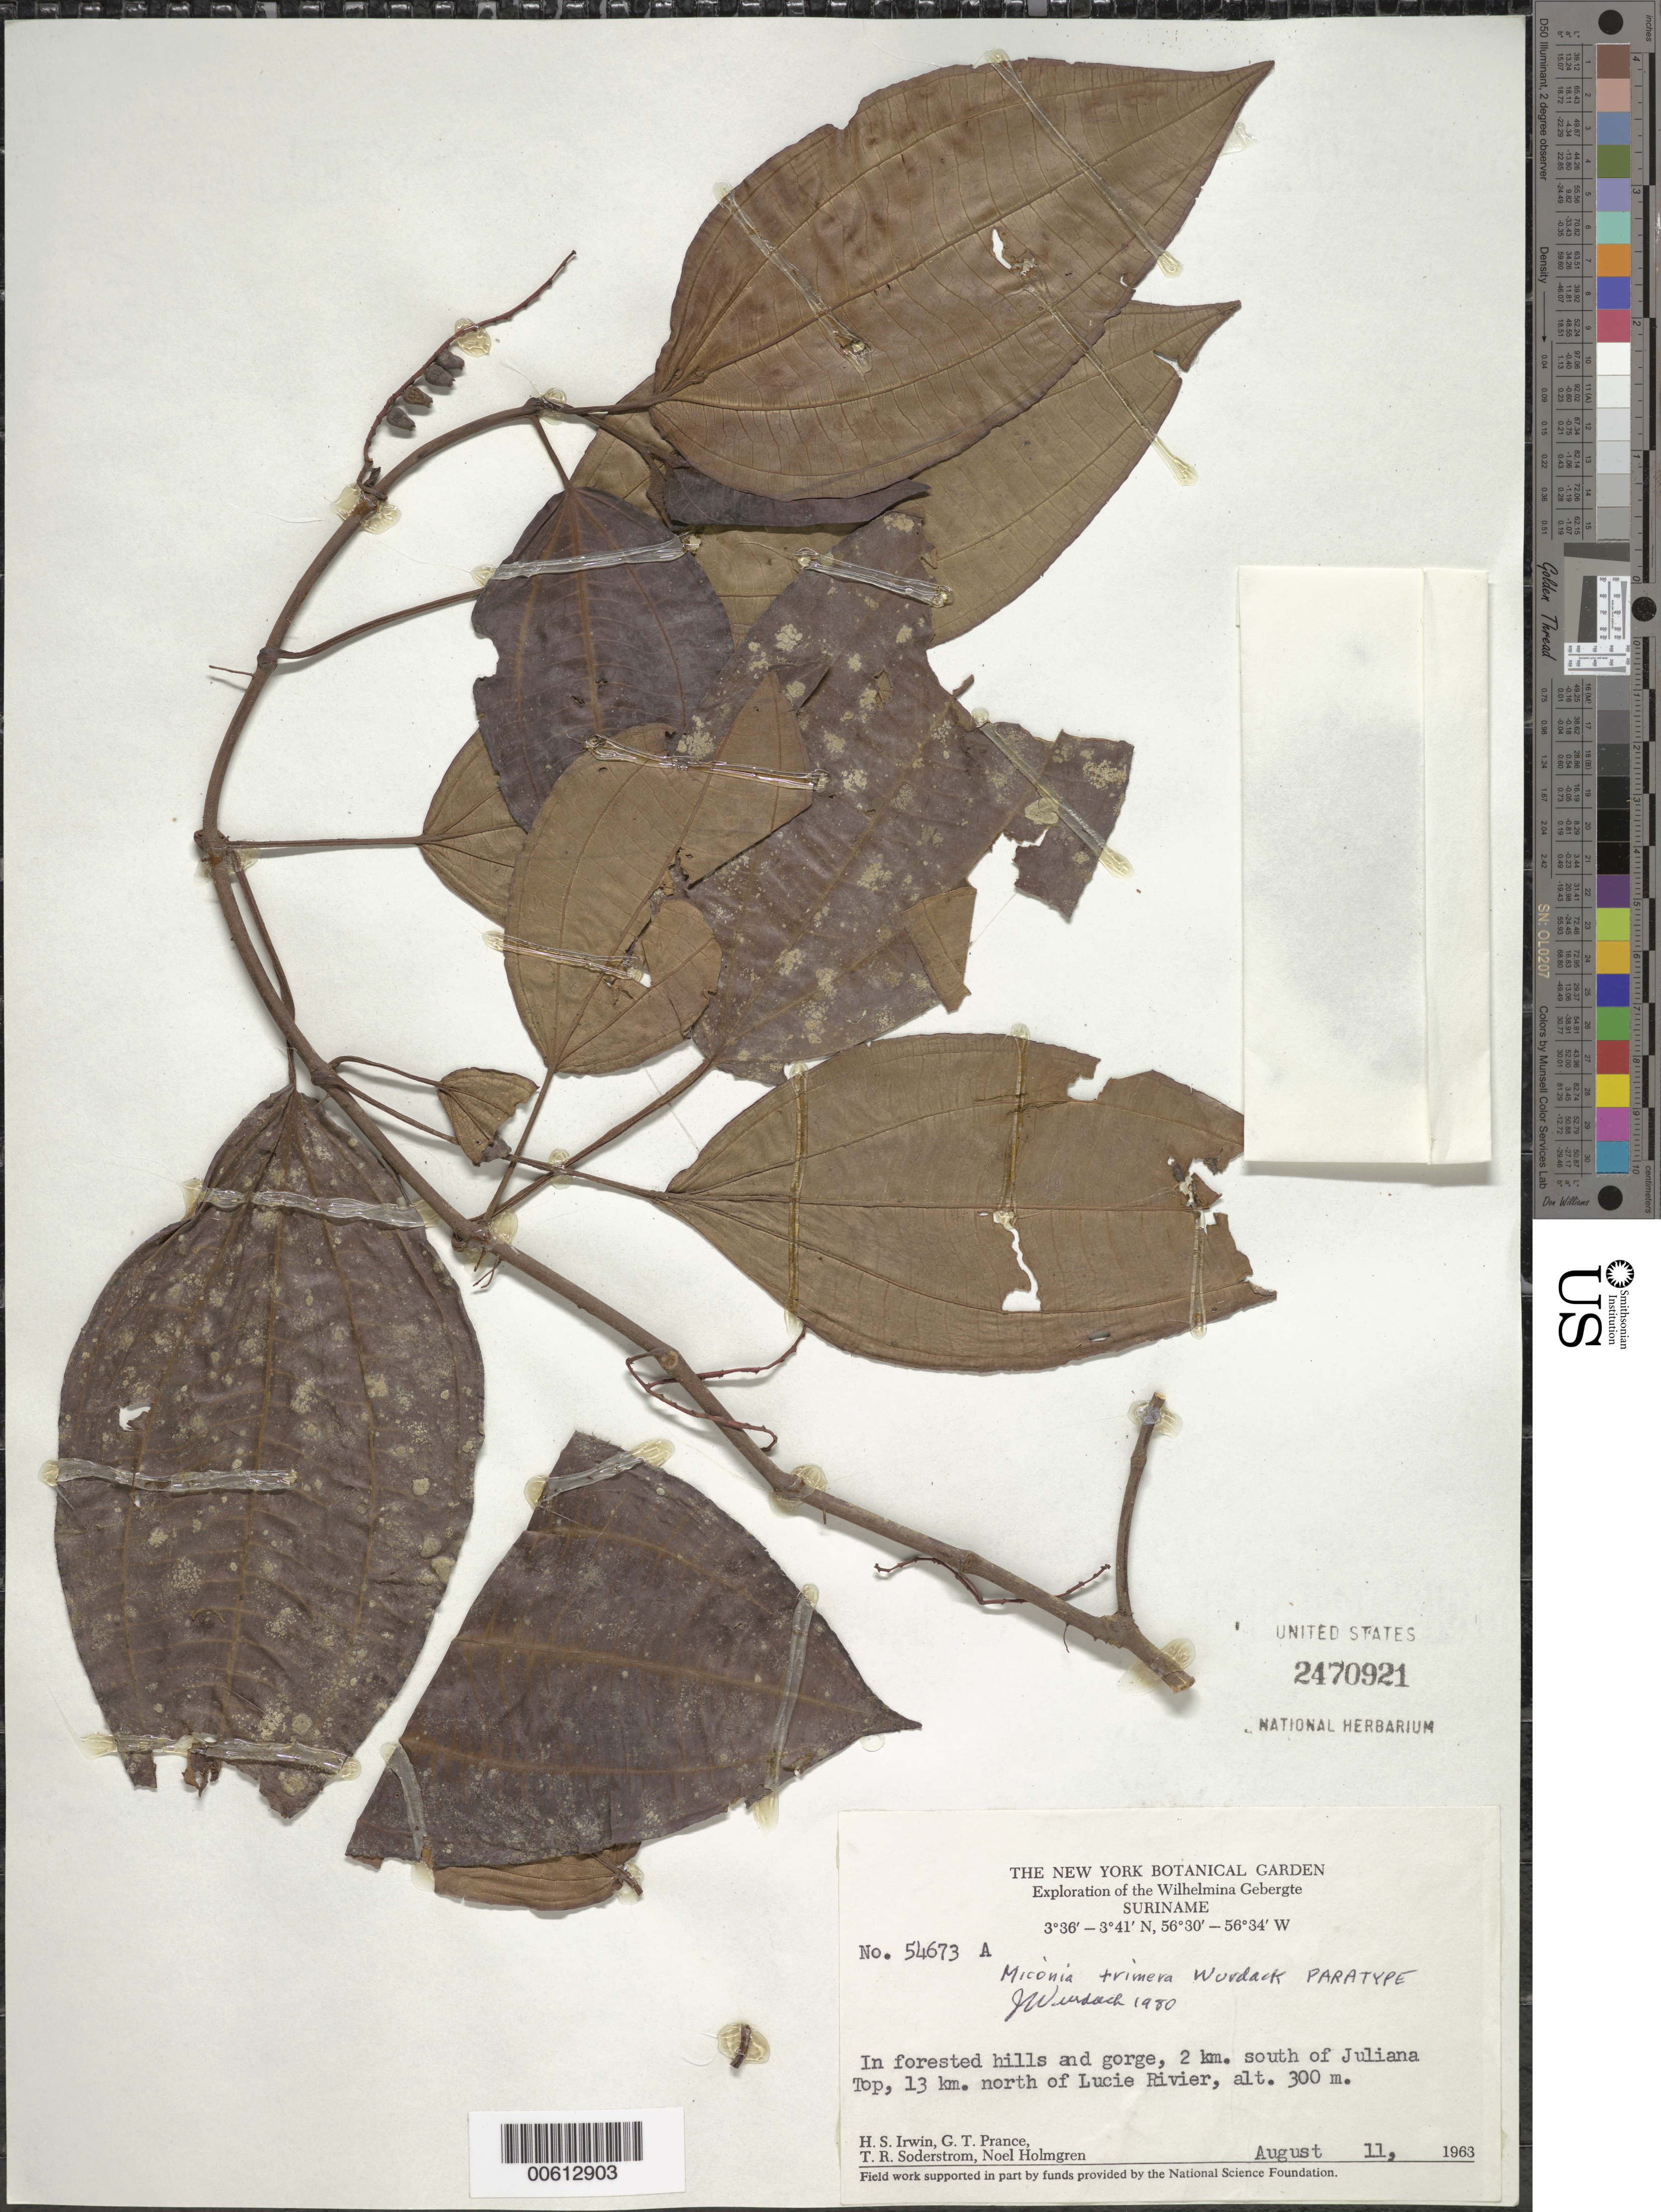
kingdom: Plantae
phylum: Tracheophyta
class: Magnoliopsida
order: Myrtales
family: Melastomataceae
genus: Miconia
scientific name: Miconia trimera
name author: Wurdack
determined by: Wurdack, John J., (US), US (UNITED STATES)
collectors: H. Irwin, G. T. Prance, T. R. Soderstrom & N. H. Holmgren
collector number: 54673 a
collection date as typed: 11-Aug-63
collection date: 1963-08-11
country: Suriname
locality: Wilhelminagebergte (Wilhelmina Mts.), Juliana Top, 13 km N of Lucie R.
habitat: Forested hills and gorge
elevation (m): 300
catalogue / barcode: US 2470921